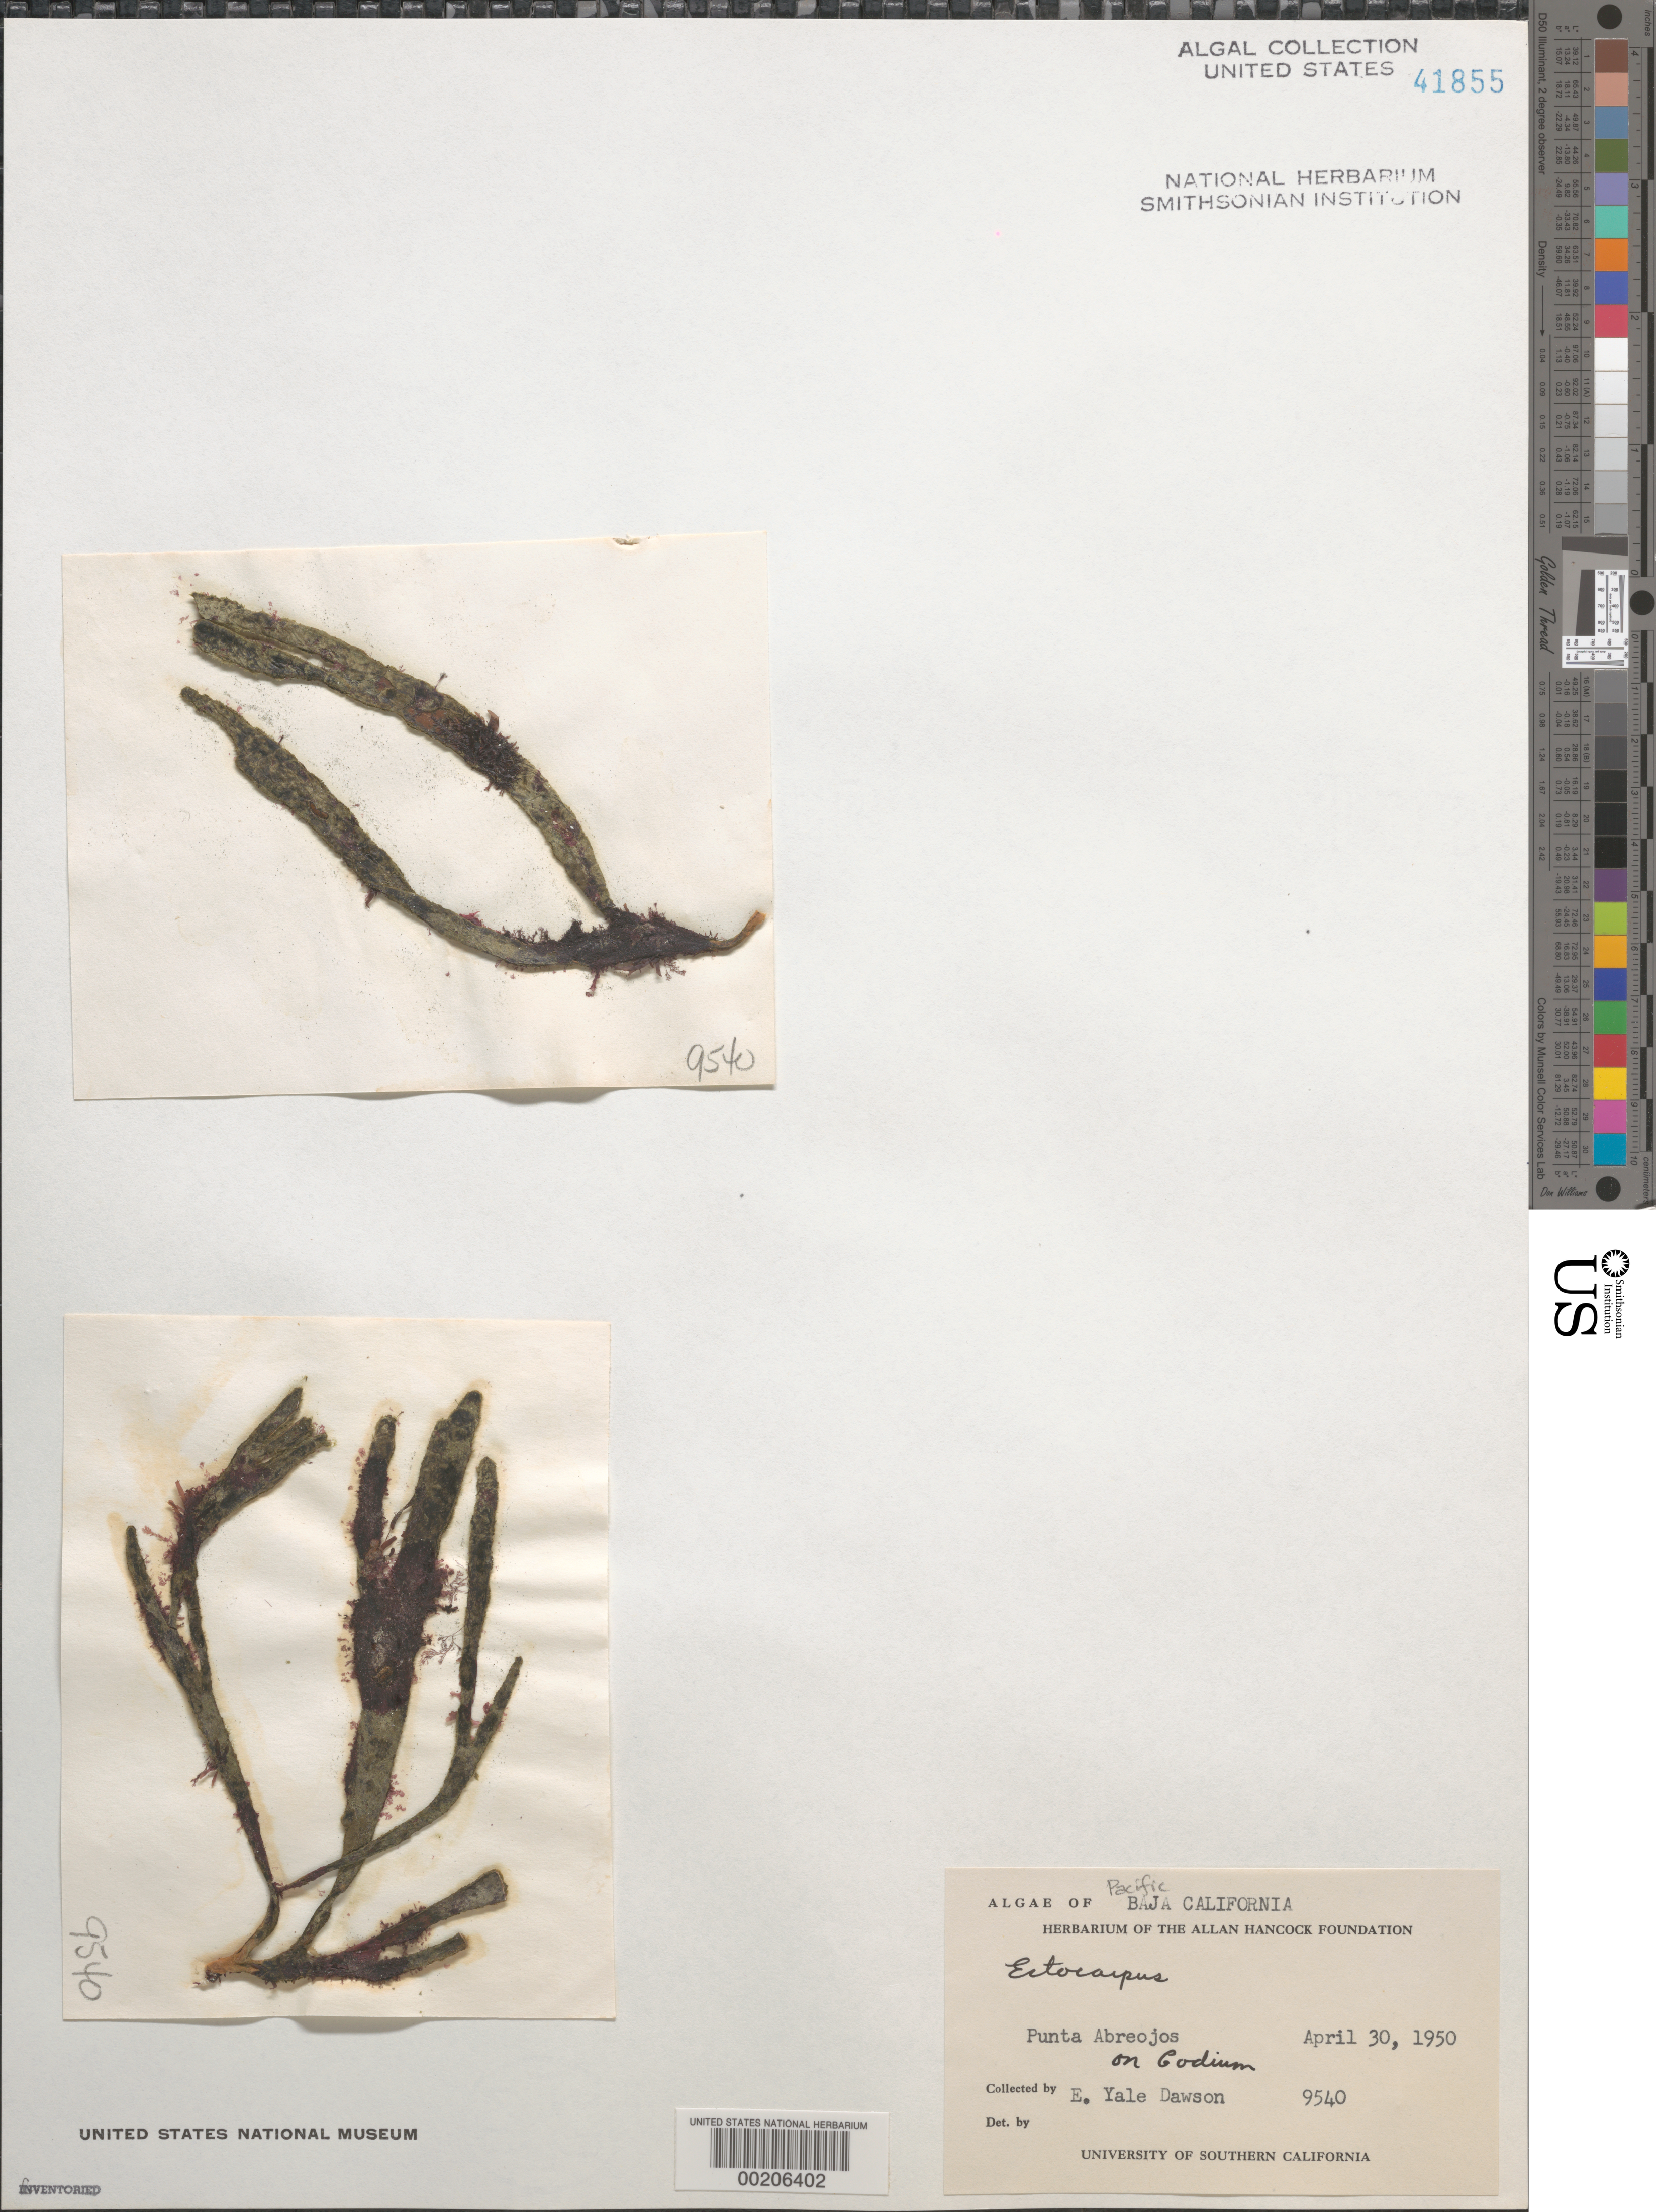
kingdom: Chromista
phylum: Ochrophyta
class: Phaeophyceae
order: Ectocarpales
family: Ectocarpaceae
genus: Ectocarpus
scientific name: Ectocarpus sp.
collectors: E. Y. Dawson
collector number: EYD 9540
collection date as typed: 30 Apr 1950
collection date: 1950-04-30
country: Mexico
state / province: Baja California Sur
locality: Punta Abreojos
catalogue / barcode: US 41855